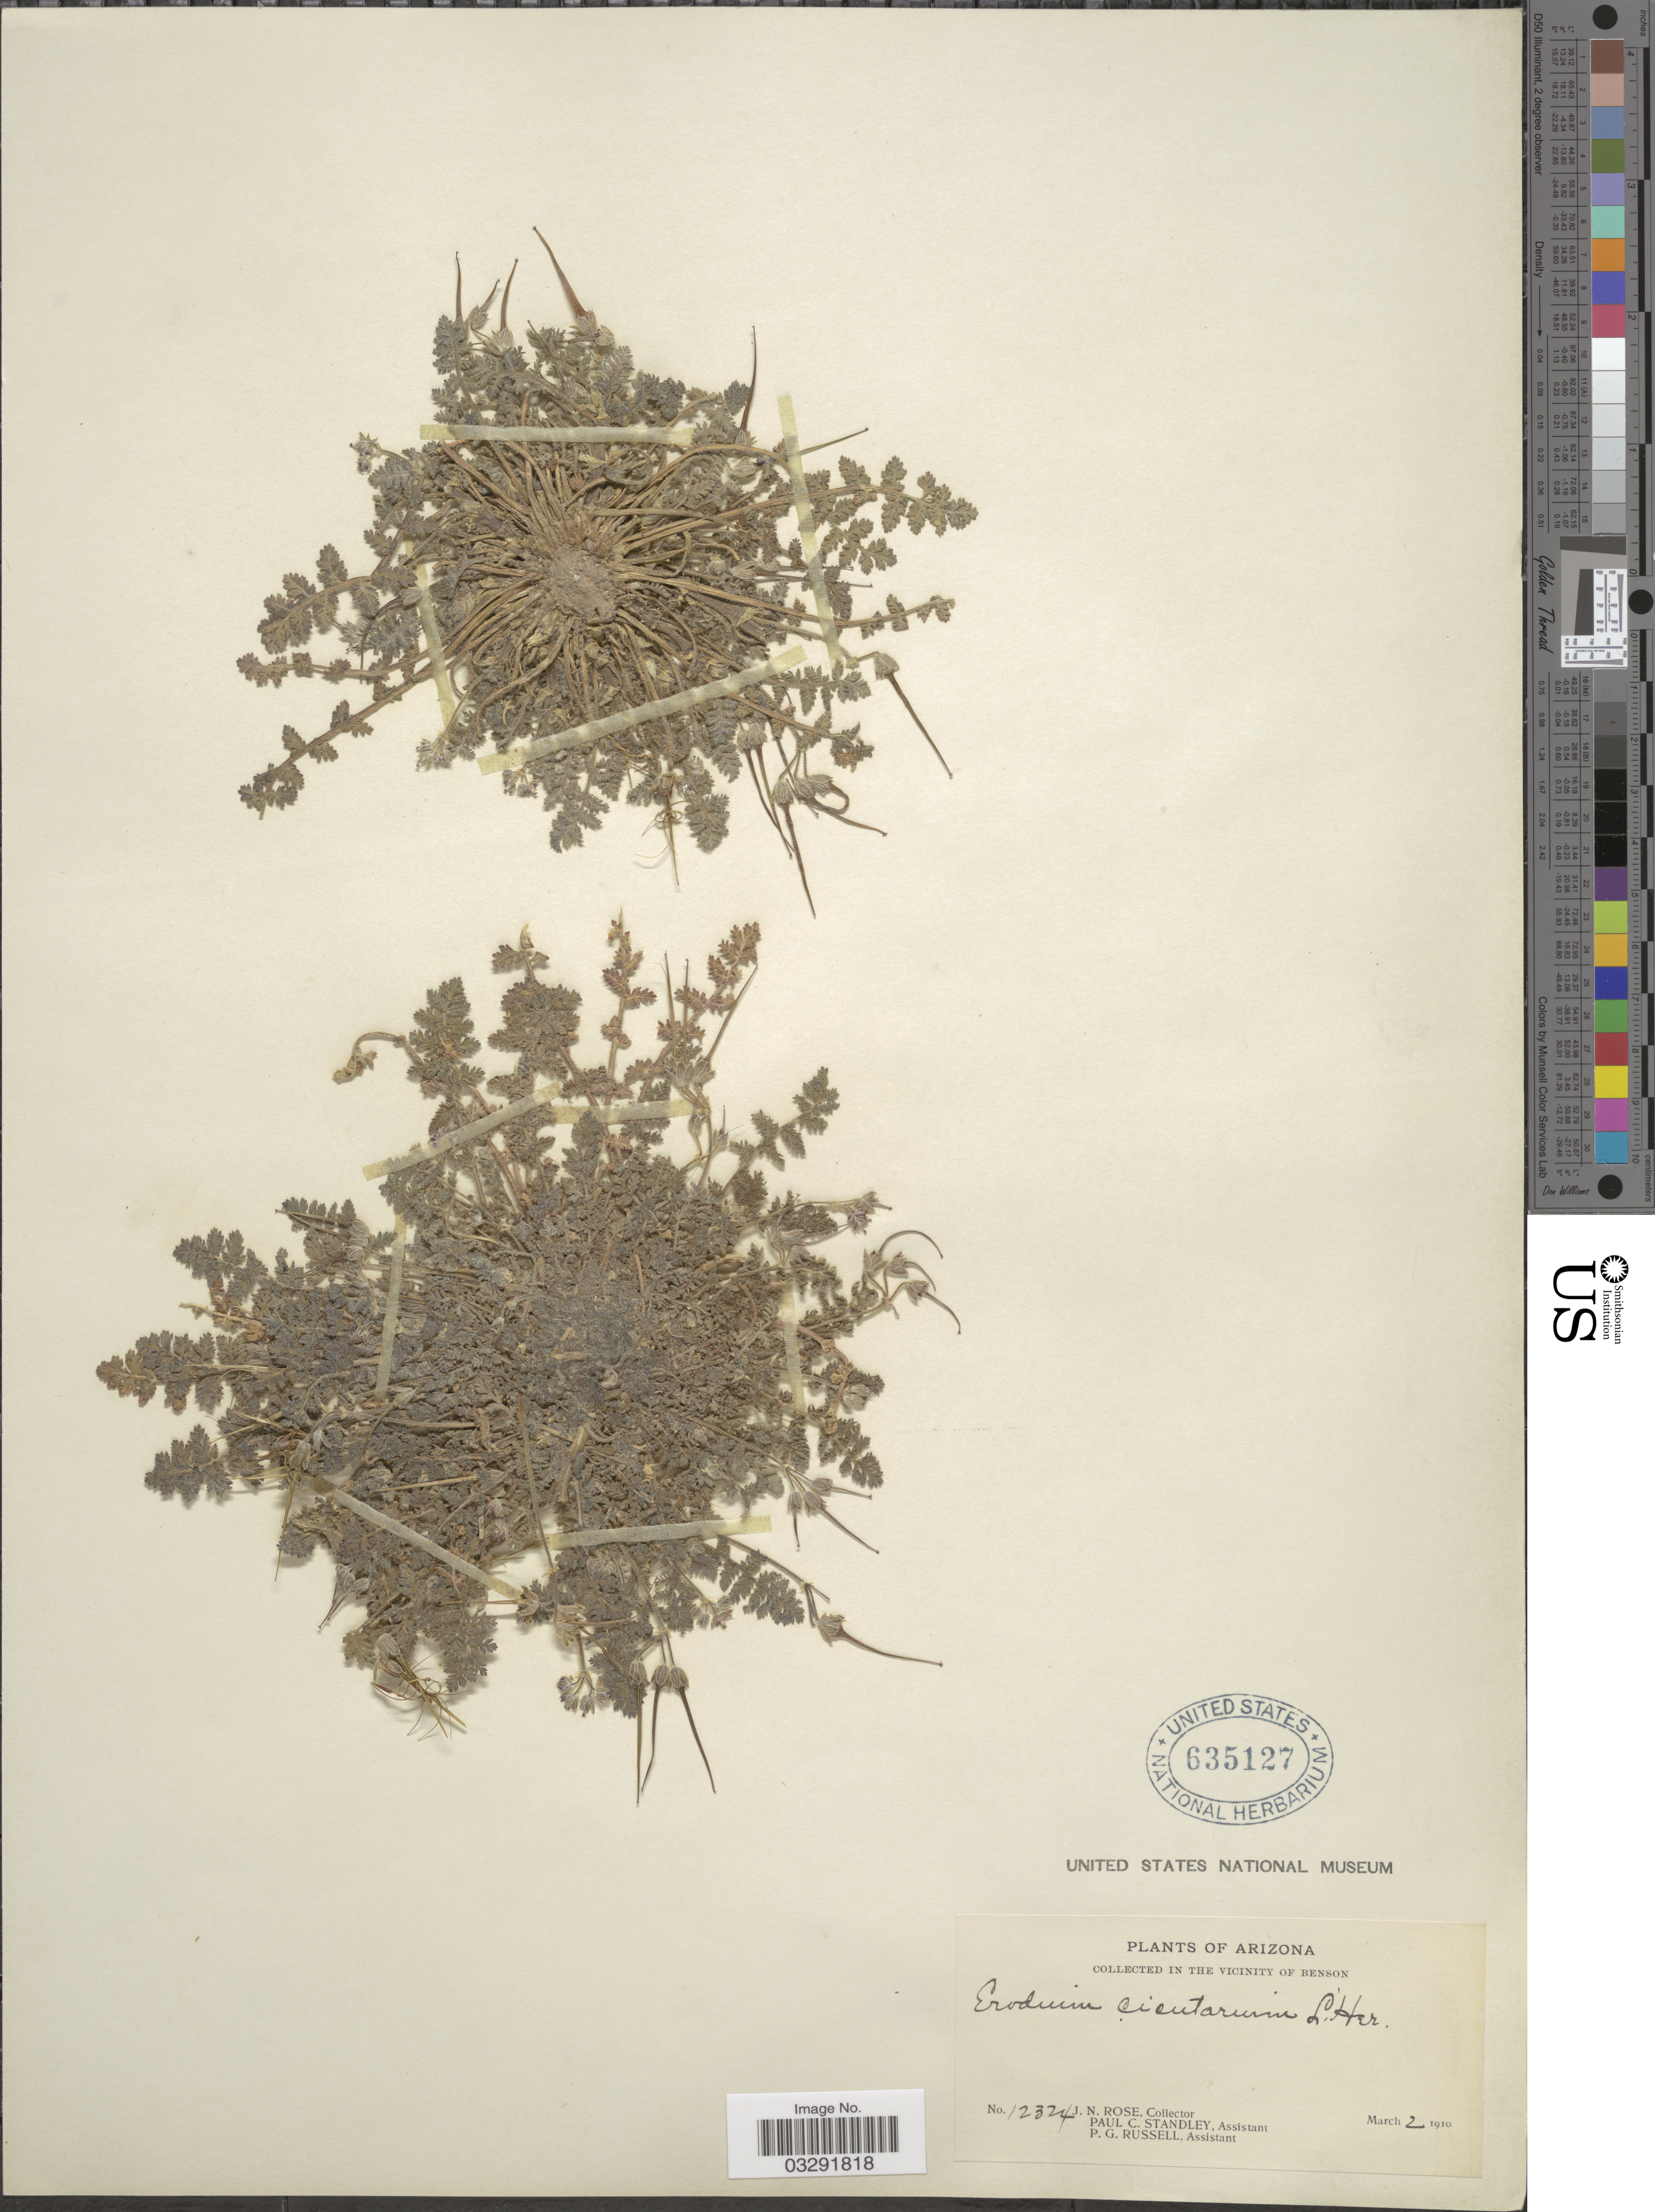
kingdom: Plantae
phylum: Tracheophyta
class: Magnoliopsida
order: Geraniales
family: Geraniaceae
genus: Erodium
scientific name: Erodium cicutarium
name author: (L.) L'Hér.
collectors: J. N. Rose, P. C. Standley & P. G. Russell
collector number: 12324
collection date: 1910-03-02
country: United States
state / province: Arizona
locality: Vicinity of Benson.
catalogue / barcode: US 635127